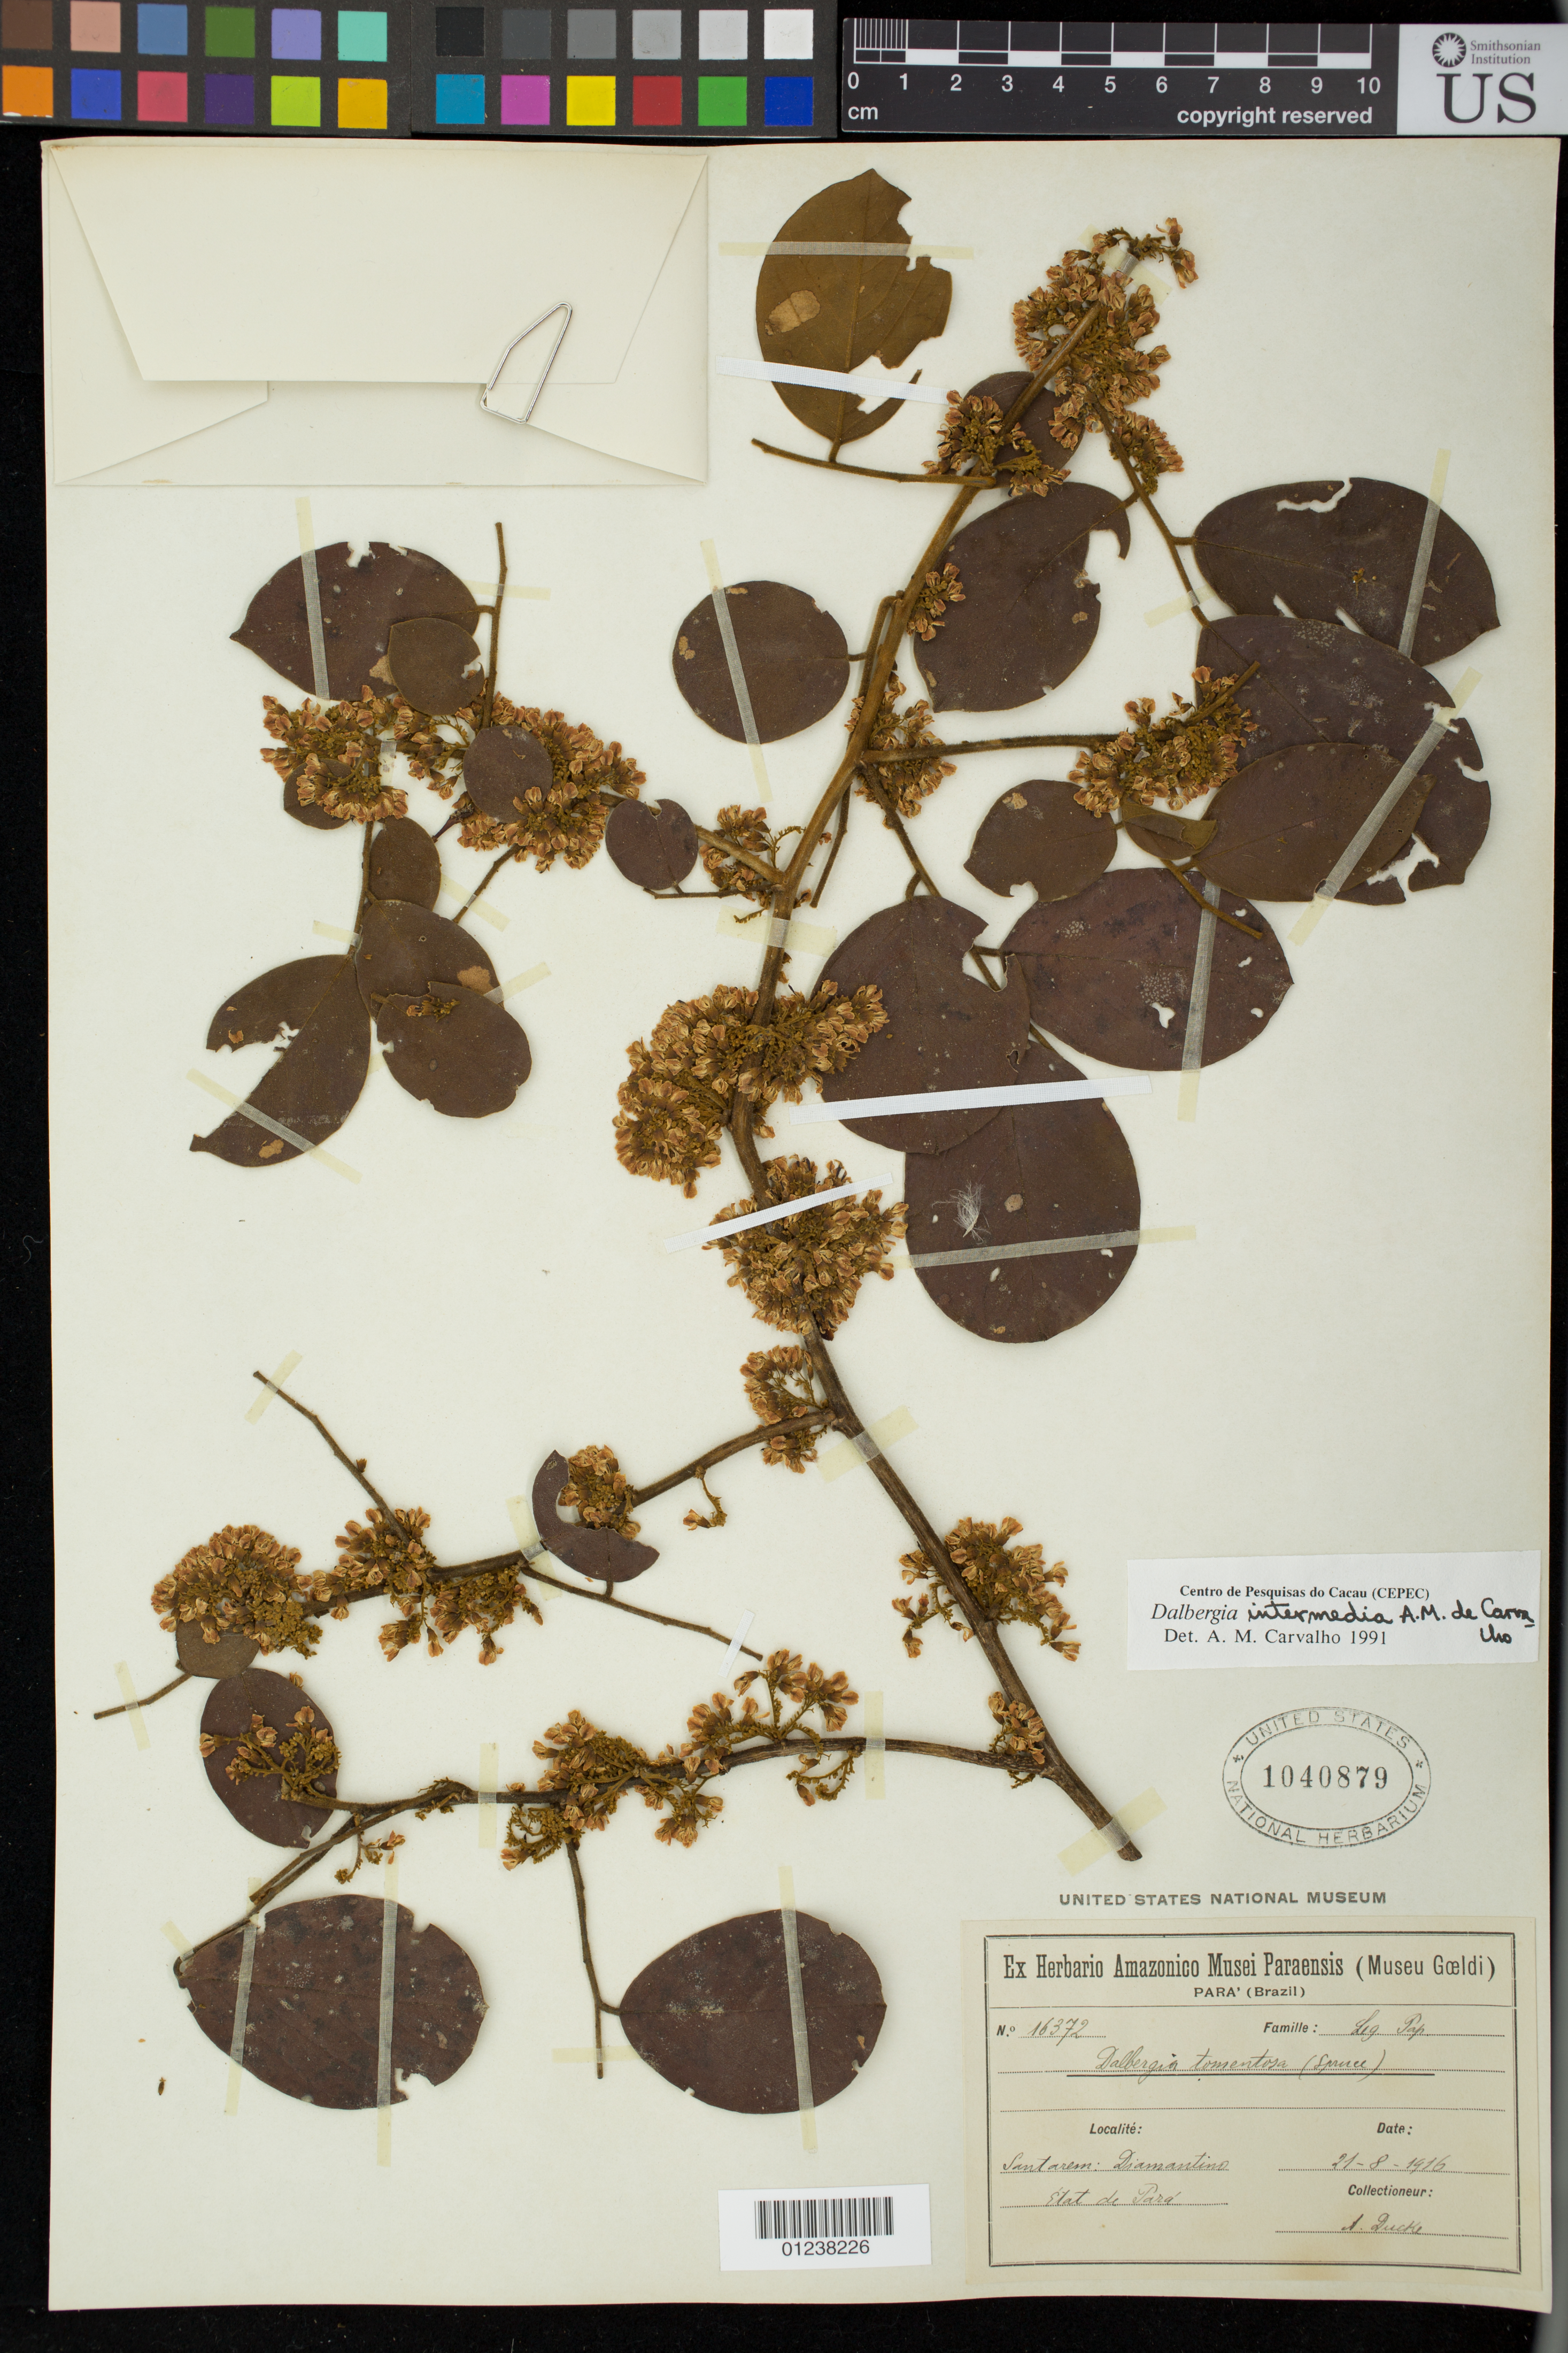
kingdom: Plantae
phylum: Tracheophyta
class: Magnoliopsida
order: Fabales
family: Fabaceae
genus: Dalbergia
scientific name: Dalbergia intermedia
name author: A.M. Carvalho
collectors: A. Ducke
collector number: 16372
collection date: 1916-08-21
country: Brazil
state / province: Para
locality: Santarem: Diamantina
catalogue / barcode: US 1040879